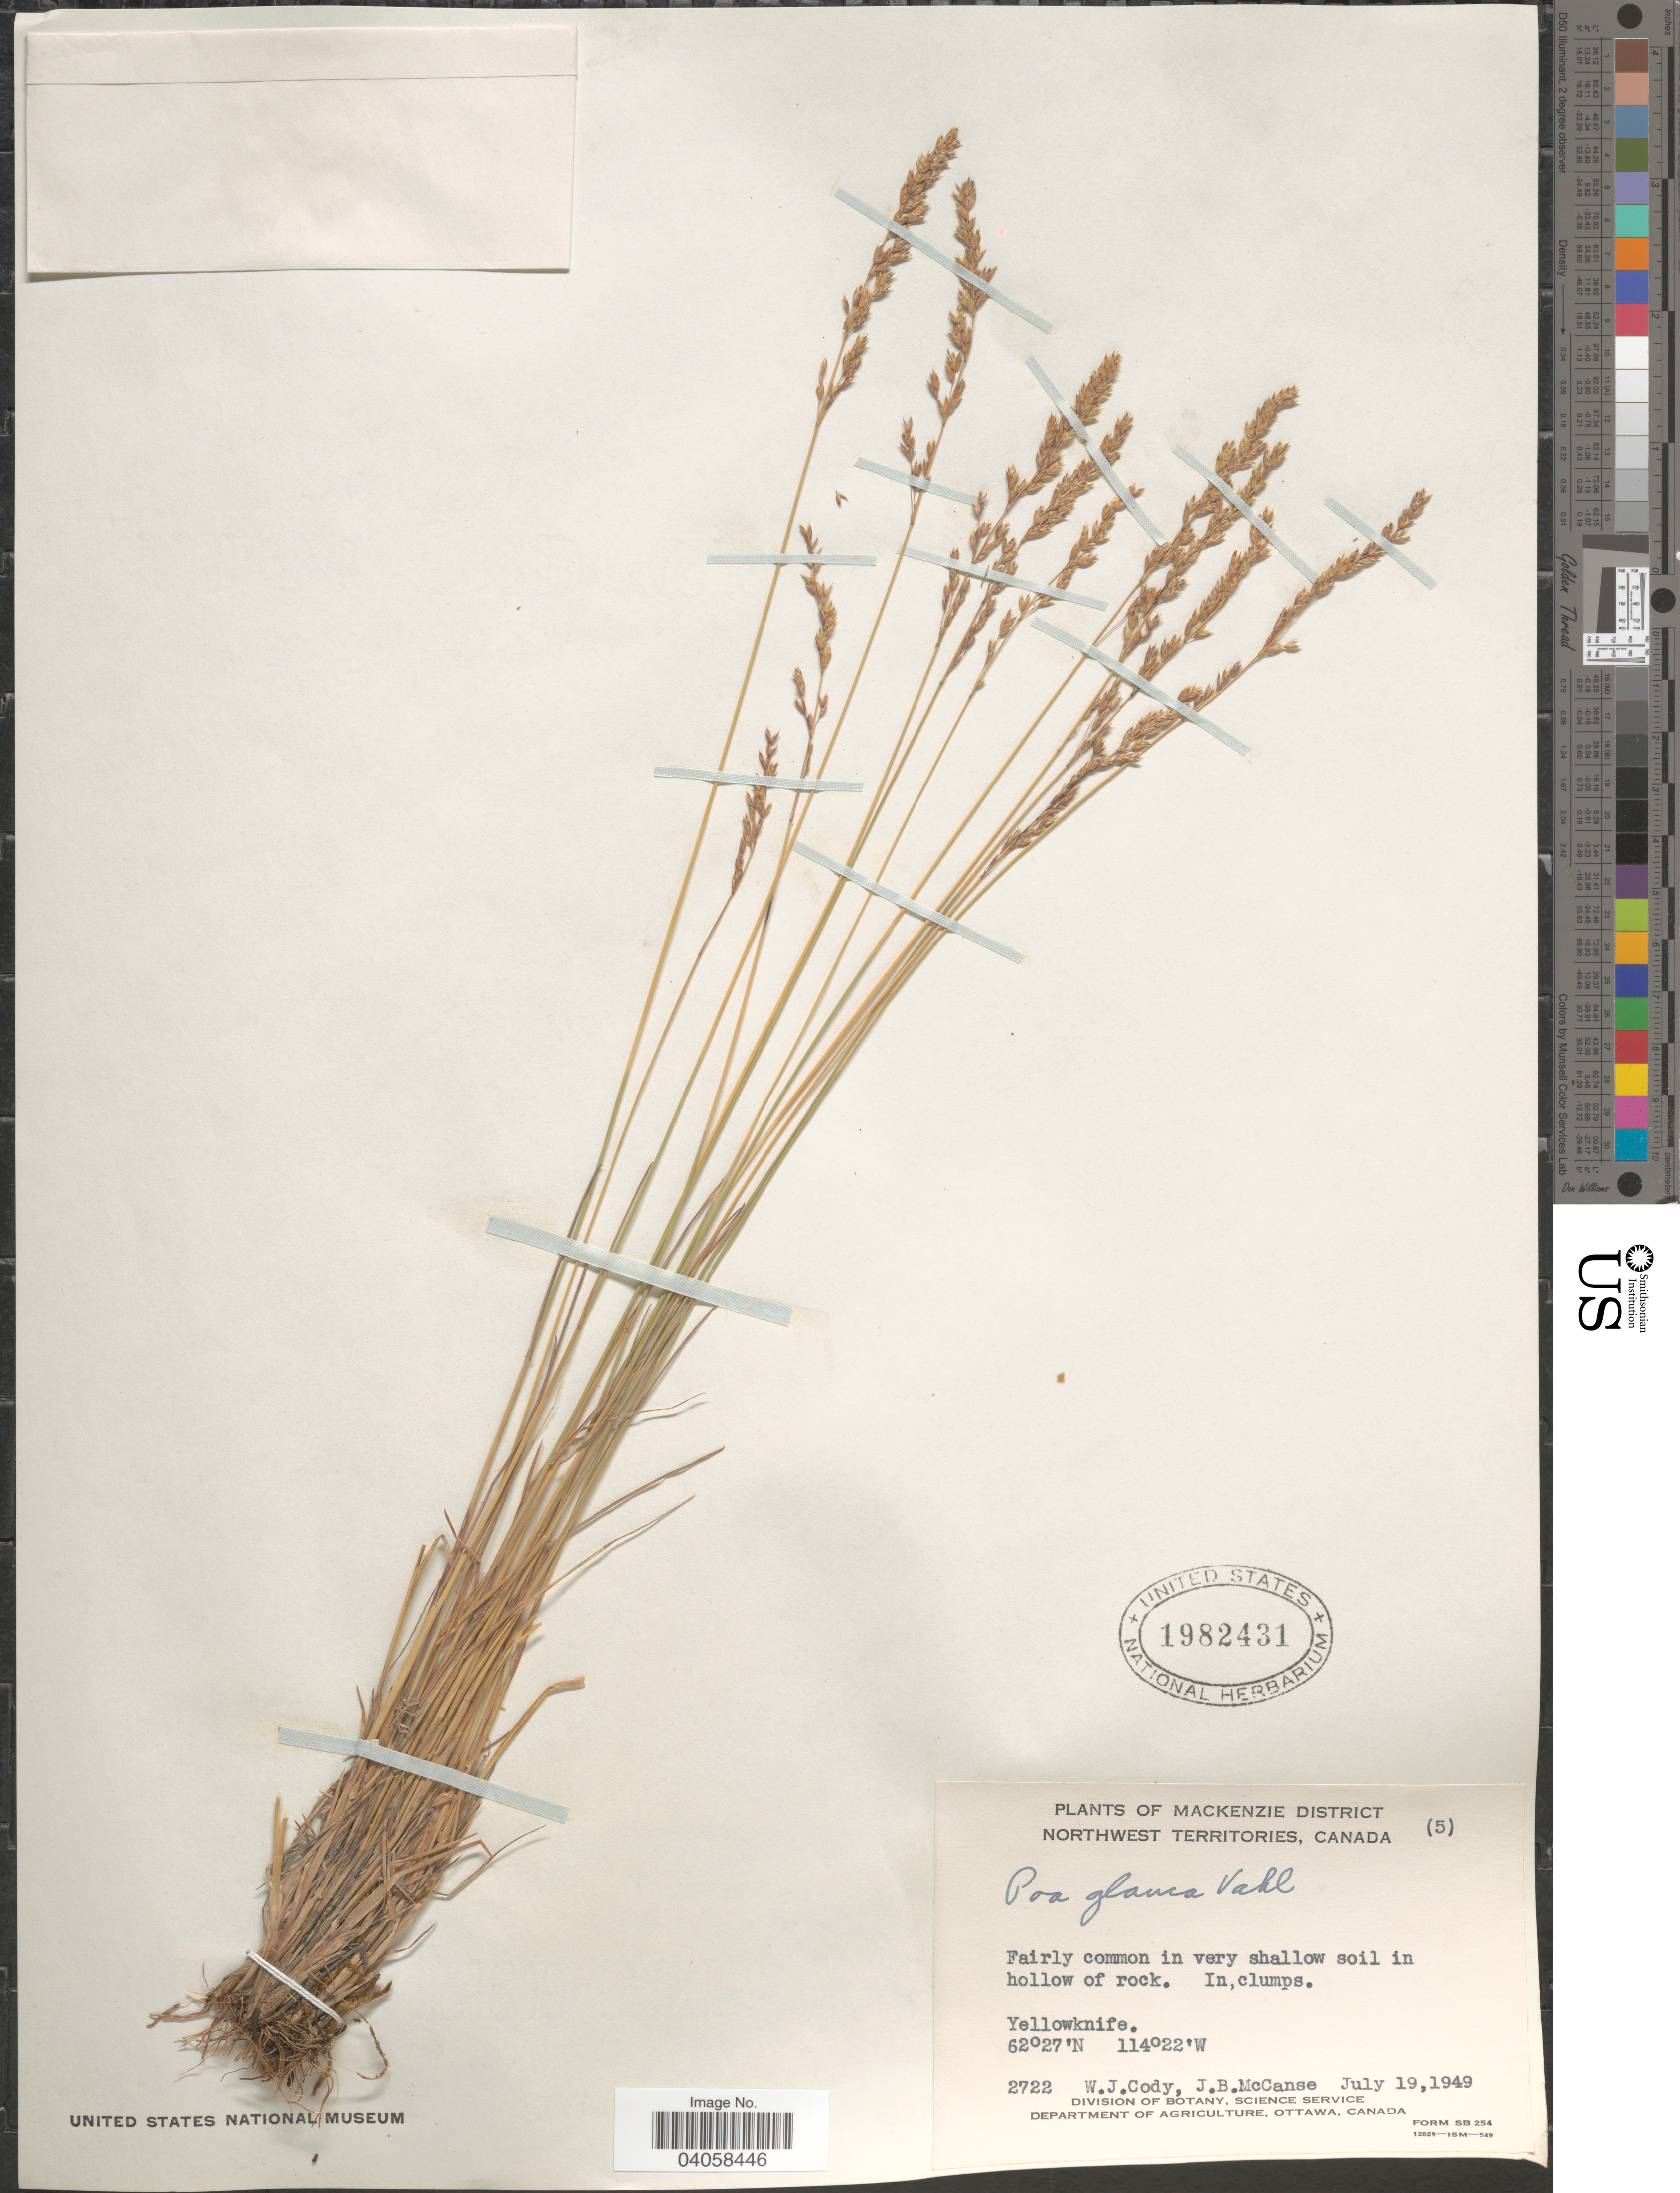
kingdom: Plantae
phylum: Tracheophyta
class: Liliopsida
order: Poales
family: Poaceae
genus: Poa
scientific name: Poa glauca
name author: Vahl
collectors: W. Cody & J. McCanse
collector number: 2722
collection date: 1949-07-19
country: Canada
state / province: Northwest Territories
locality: Mackenzie District. Yellowknife.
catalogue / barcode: US 1982431